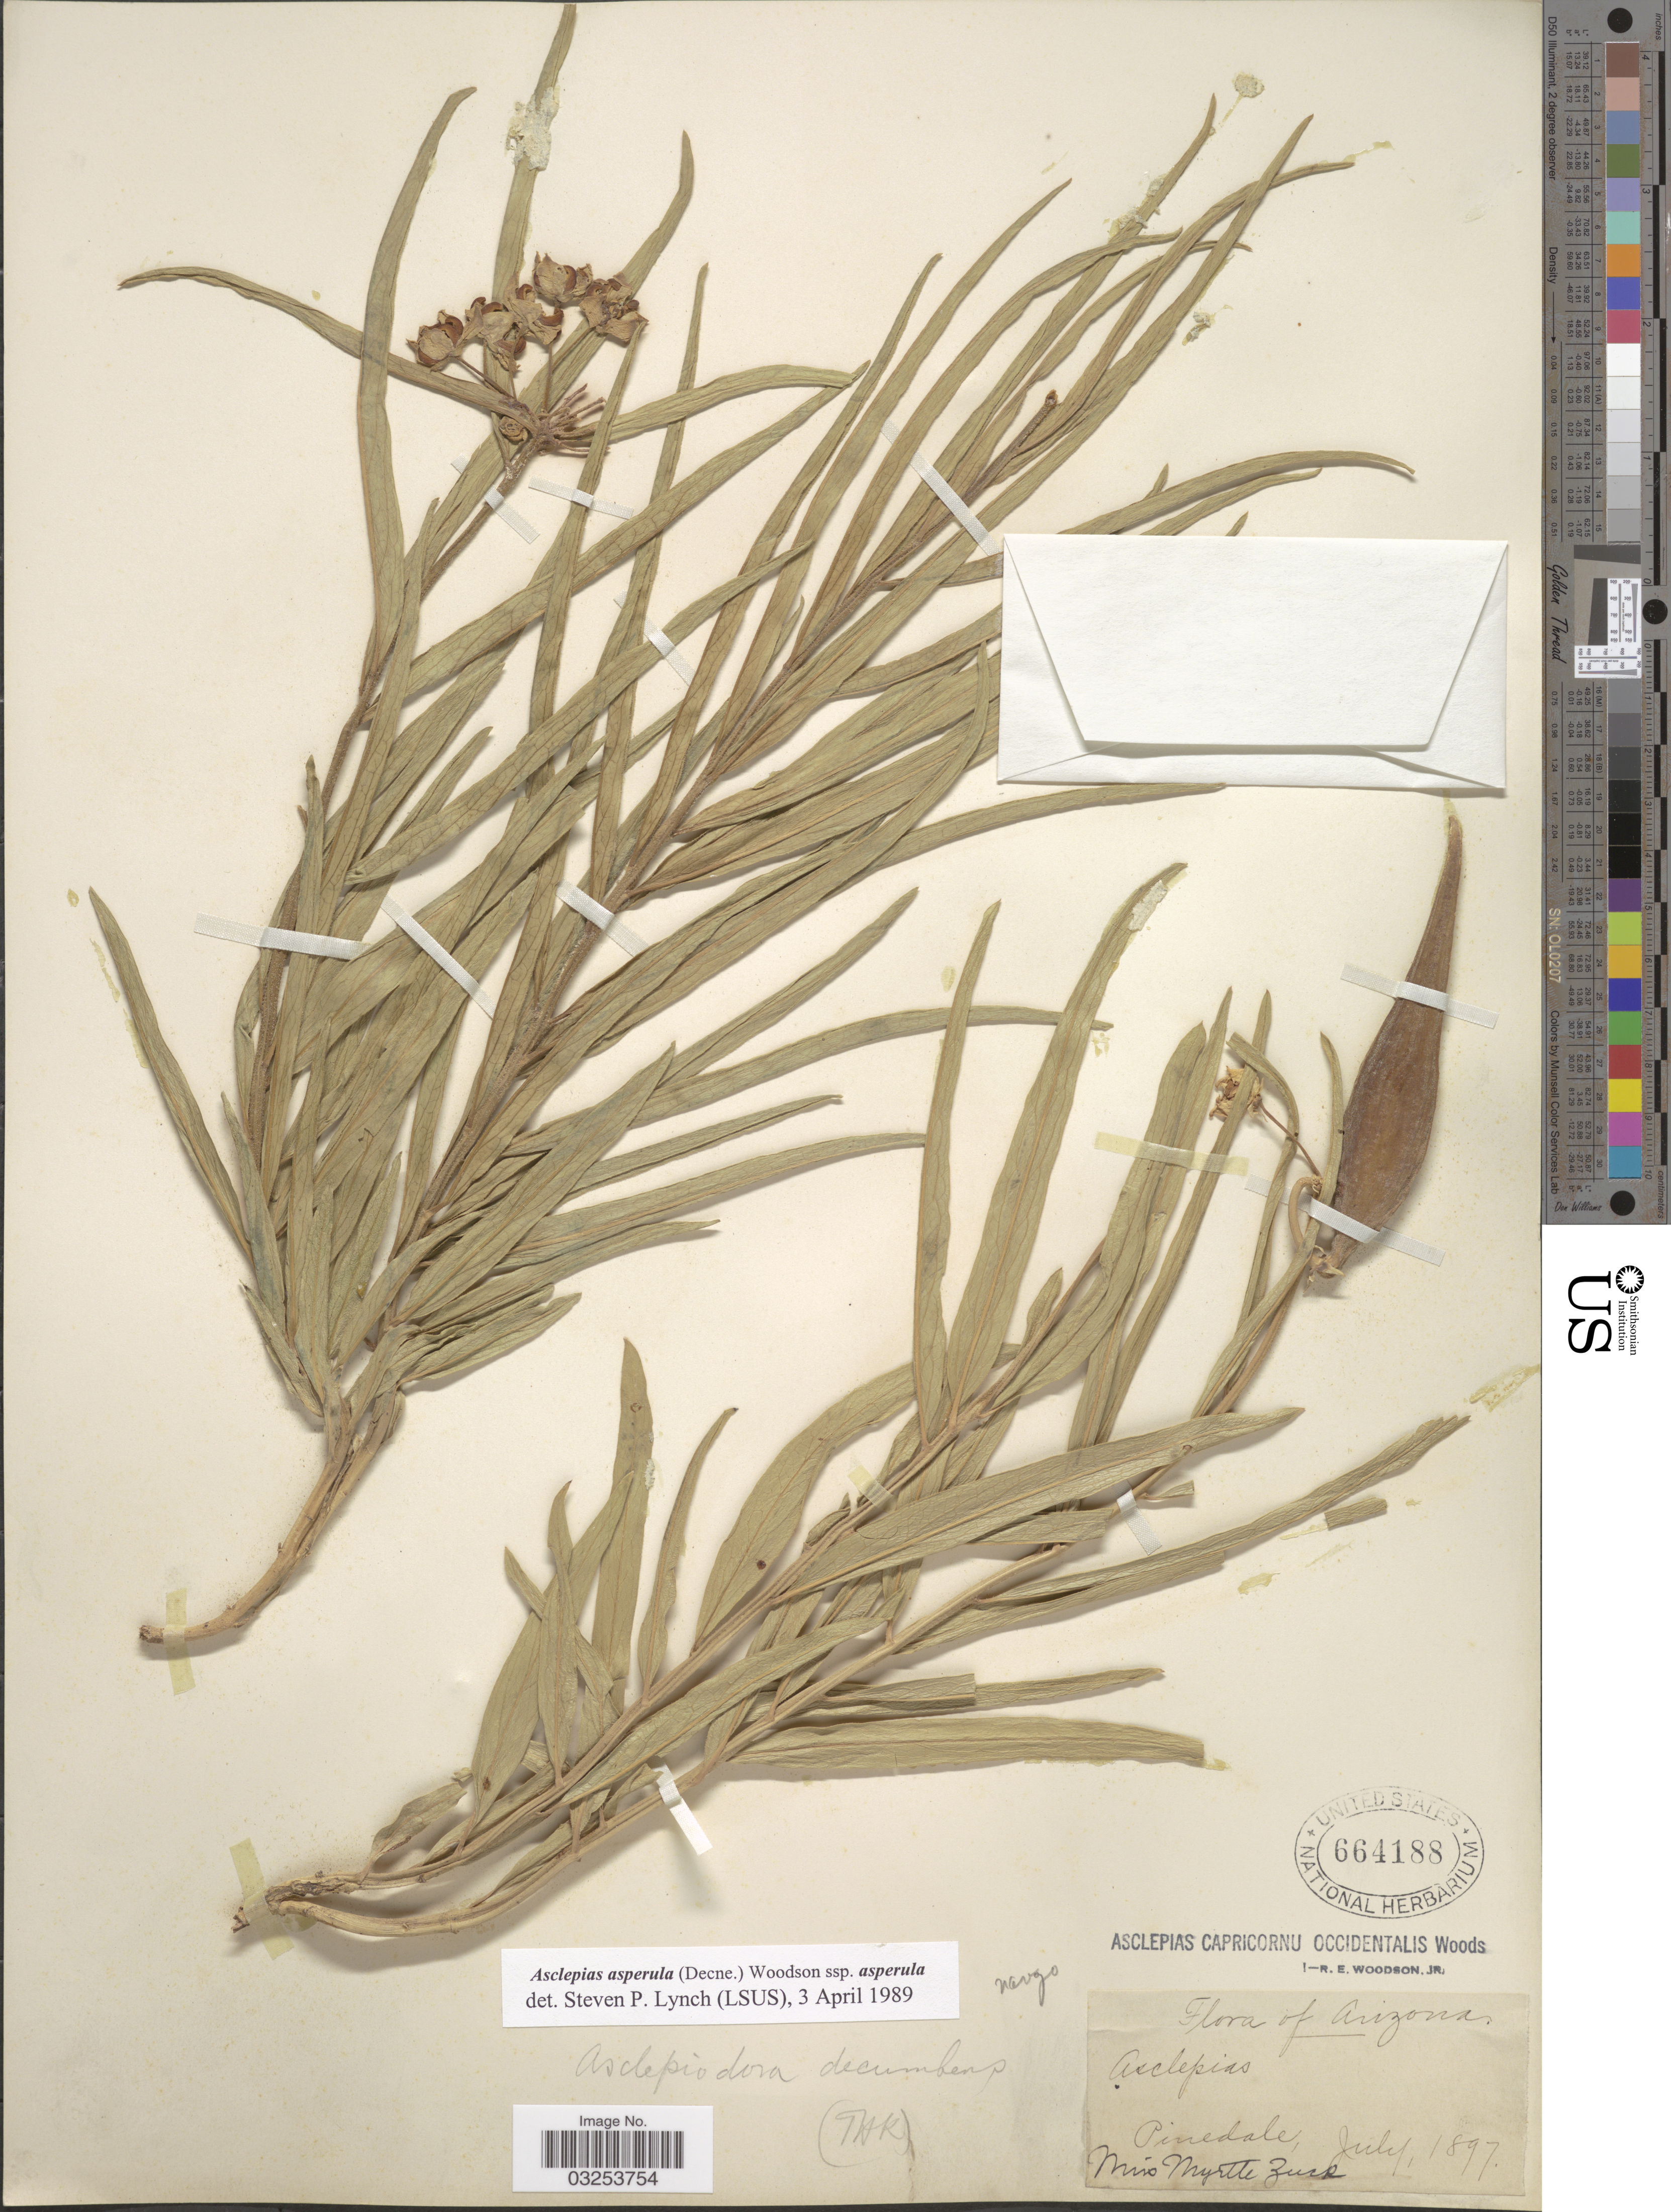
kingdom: Plantae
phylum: Tracheophyta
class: Magnoliopsida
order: Gentianales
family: Apocynaceae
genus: Asclepias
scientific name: Asclepias asperula subsp. asperula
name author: (Decne.) Woodson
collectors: M. Zuck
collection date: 1897-07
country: United States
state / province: Arizona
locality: Pinedale. Navajo.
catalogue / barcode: US 664188